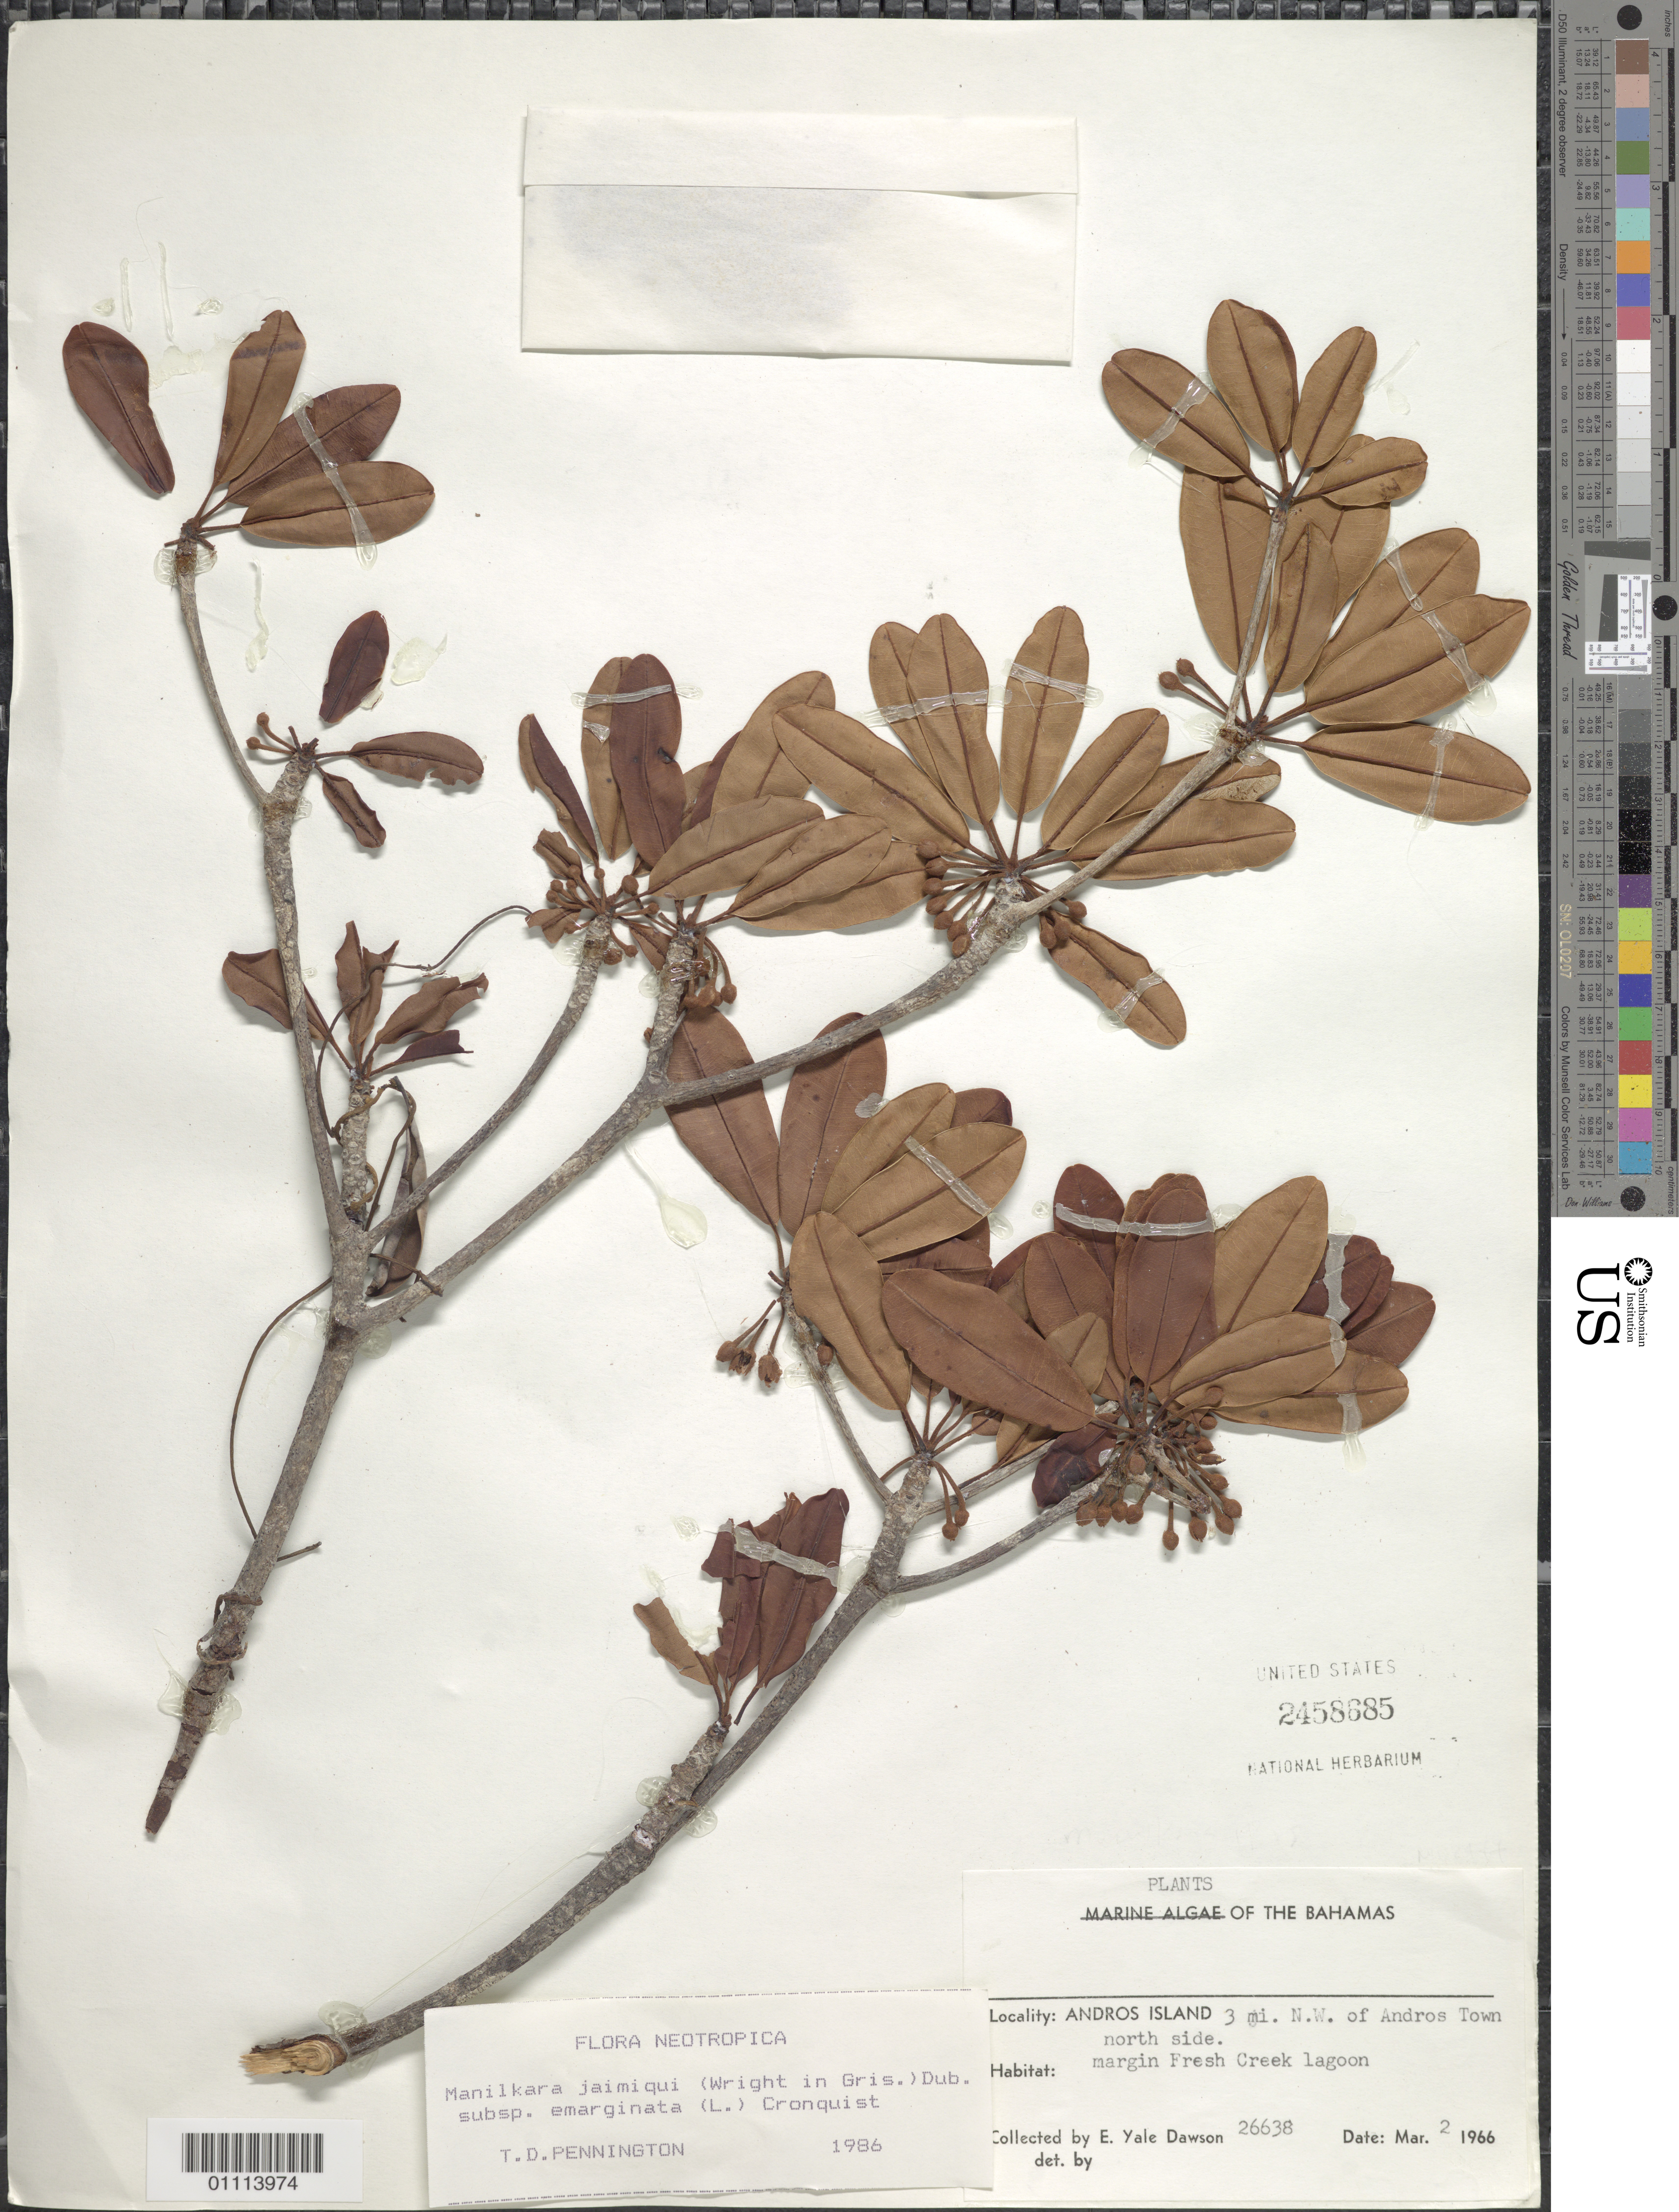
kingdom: Plantae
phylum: Tracheophyta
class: Magnoliopsida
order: Ericales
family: Sapotaceae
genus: Manilkara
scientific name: Manilkara jaimiqui subsp. emarginata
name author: (L.) Cronq.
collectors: E. Y. Dawson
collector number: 26638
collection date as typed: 02 Mar 1966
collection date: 1966-03-02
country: Bahamas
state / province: North Andros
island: Andros I.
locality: Andros Island, 3 mi. NW of Andros Town north side, margin Fresh Creek lagoon.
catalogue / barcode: US 2458685